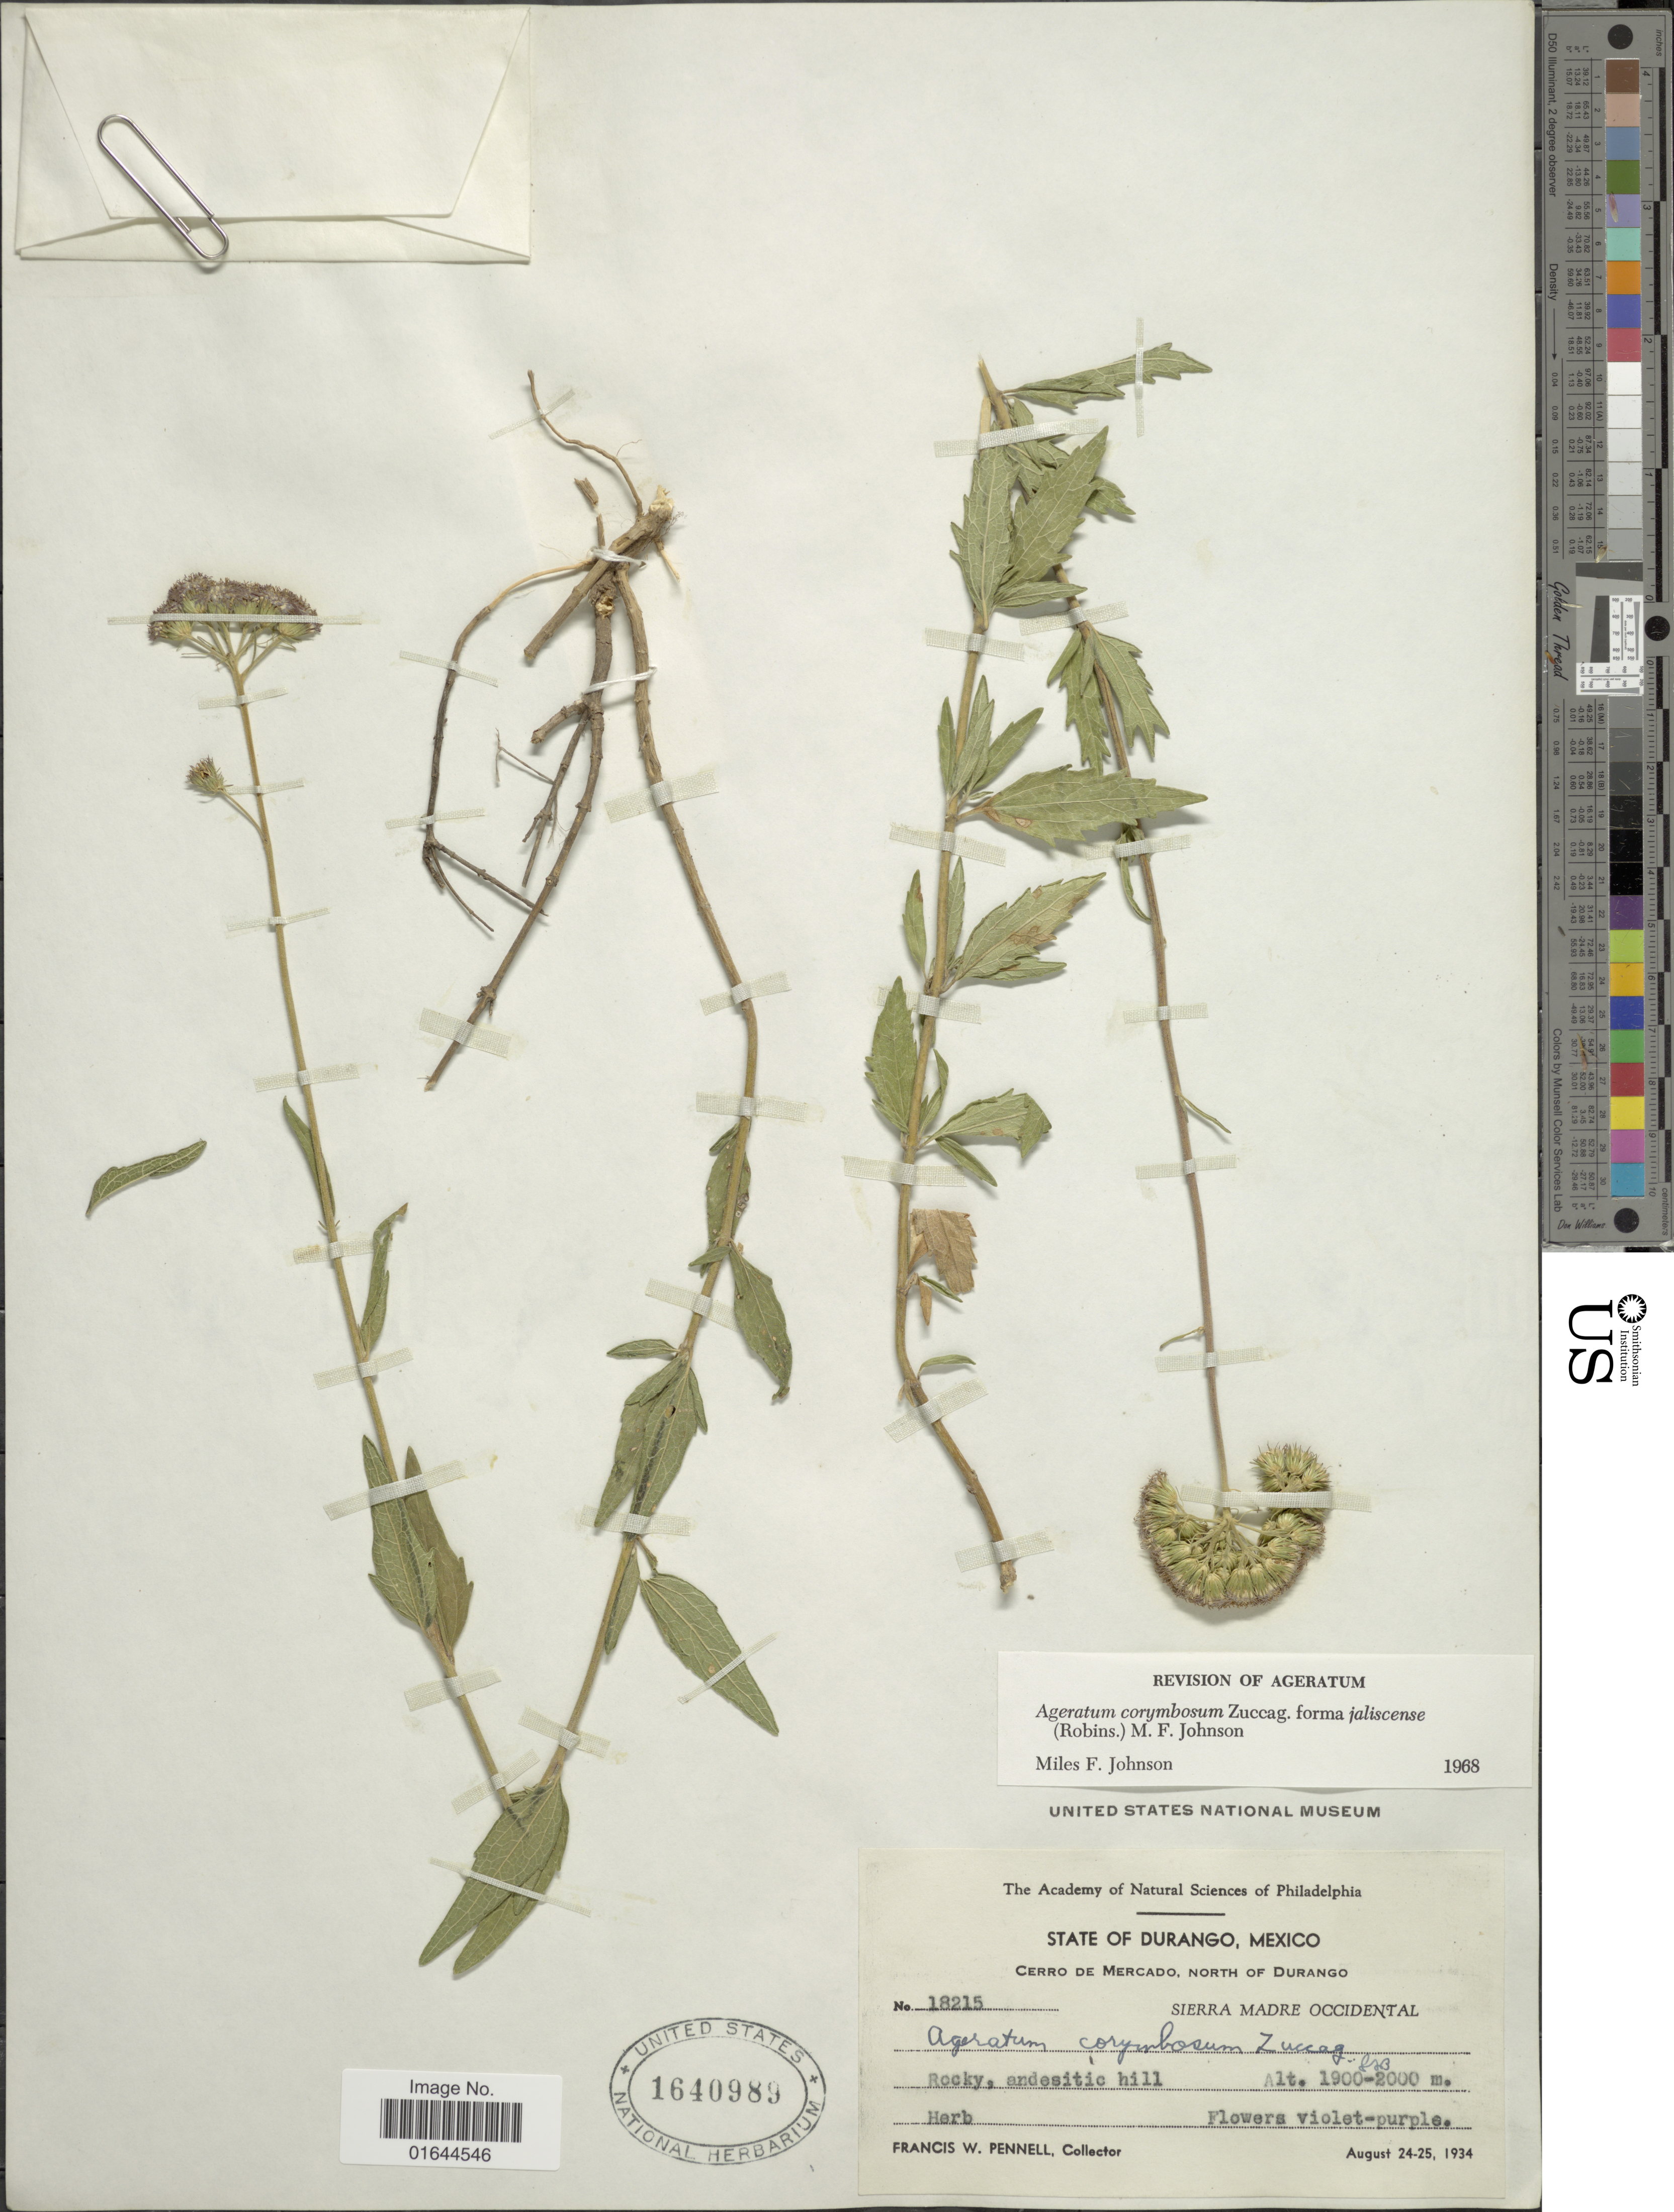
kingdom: Plantae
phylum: Tracheophyta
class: Magnoliopsida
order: Asterales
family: Asteraceae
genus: Ageratum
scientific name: Ageratum corymbosum f. jaliscense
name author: (B.L. Rob.) M.F. Johnson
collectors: F. W. Pennell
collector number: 18215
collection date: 1934-08-24/1934-08-25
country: Mexico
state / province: Durango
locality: State of Durango, Mexico. Cerro de Mercado, North of Durango, Sierra Madre Occidental.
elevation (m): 1900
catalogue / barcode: US 1640989